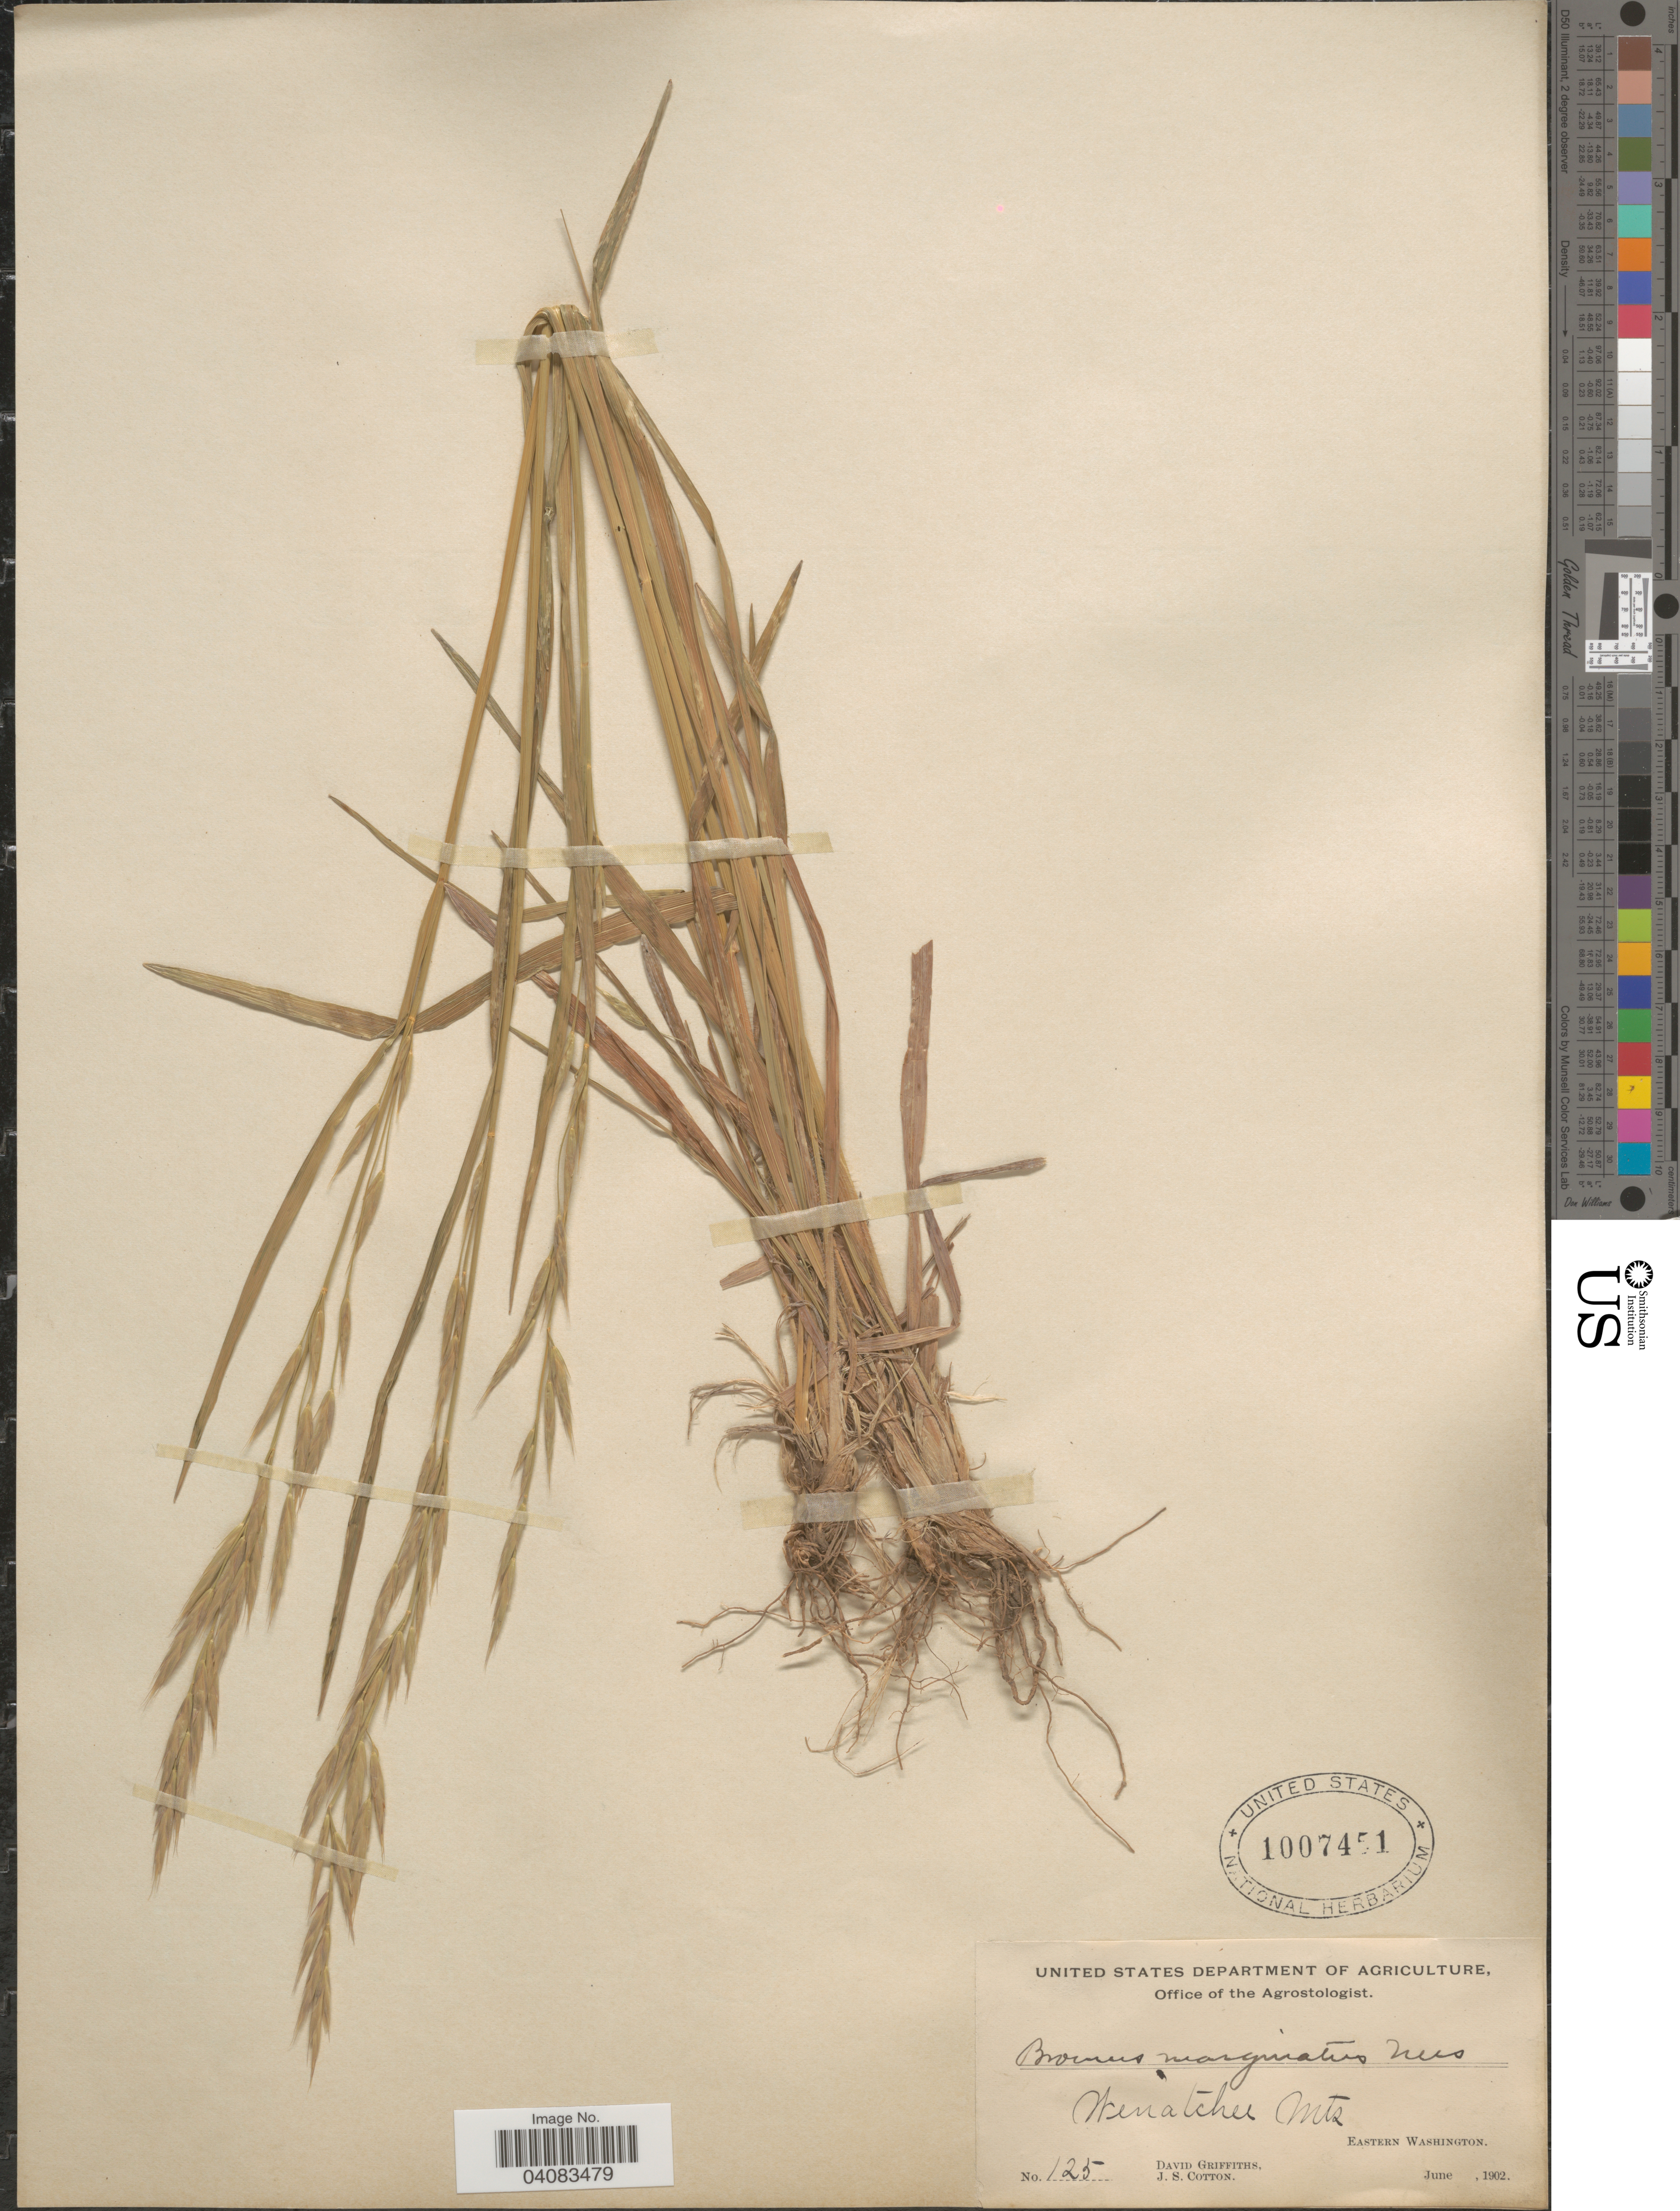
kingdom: Plantae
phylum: Tracheophyta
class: Liliopsida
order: Poales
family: Poaceae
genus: Bromus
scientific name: Bromus marginatus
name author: Nees ex Steud.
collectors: D. Griffiths & J. S. Cotton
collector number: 125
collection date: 1902-06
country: United States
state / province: Washington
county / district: Chelan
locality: Wenatchee Mts. Eastern Washington.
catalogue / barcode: US 1007451